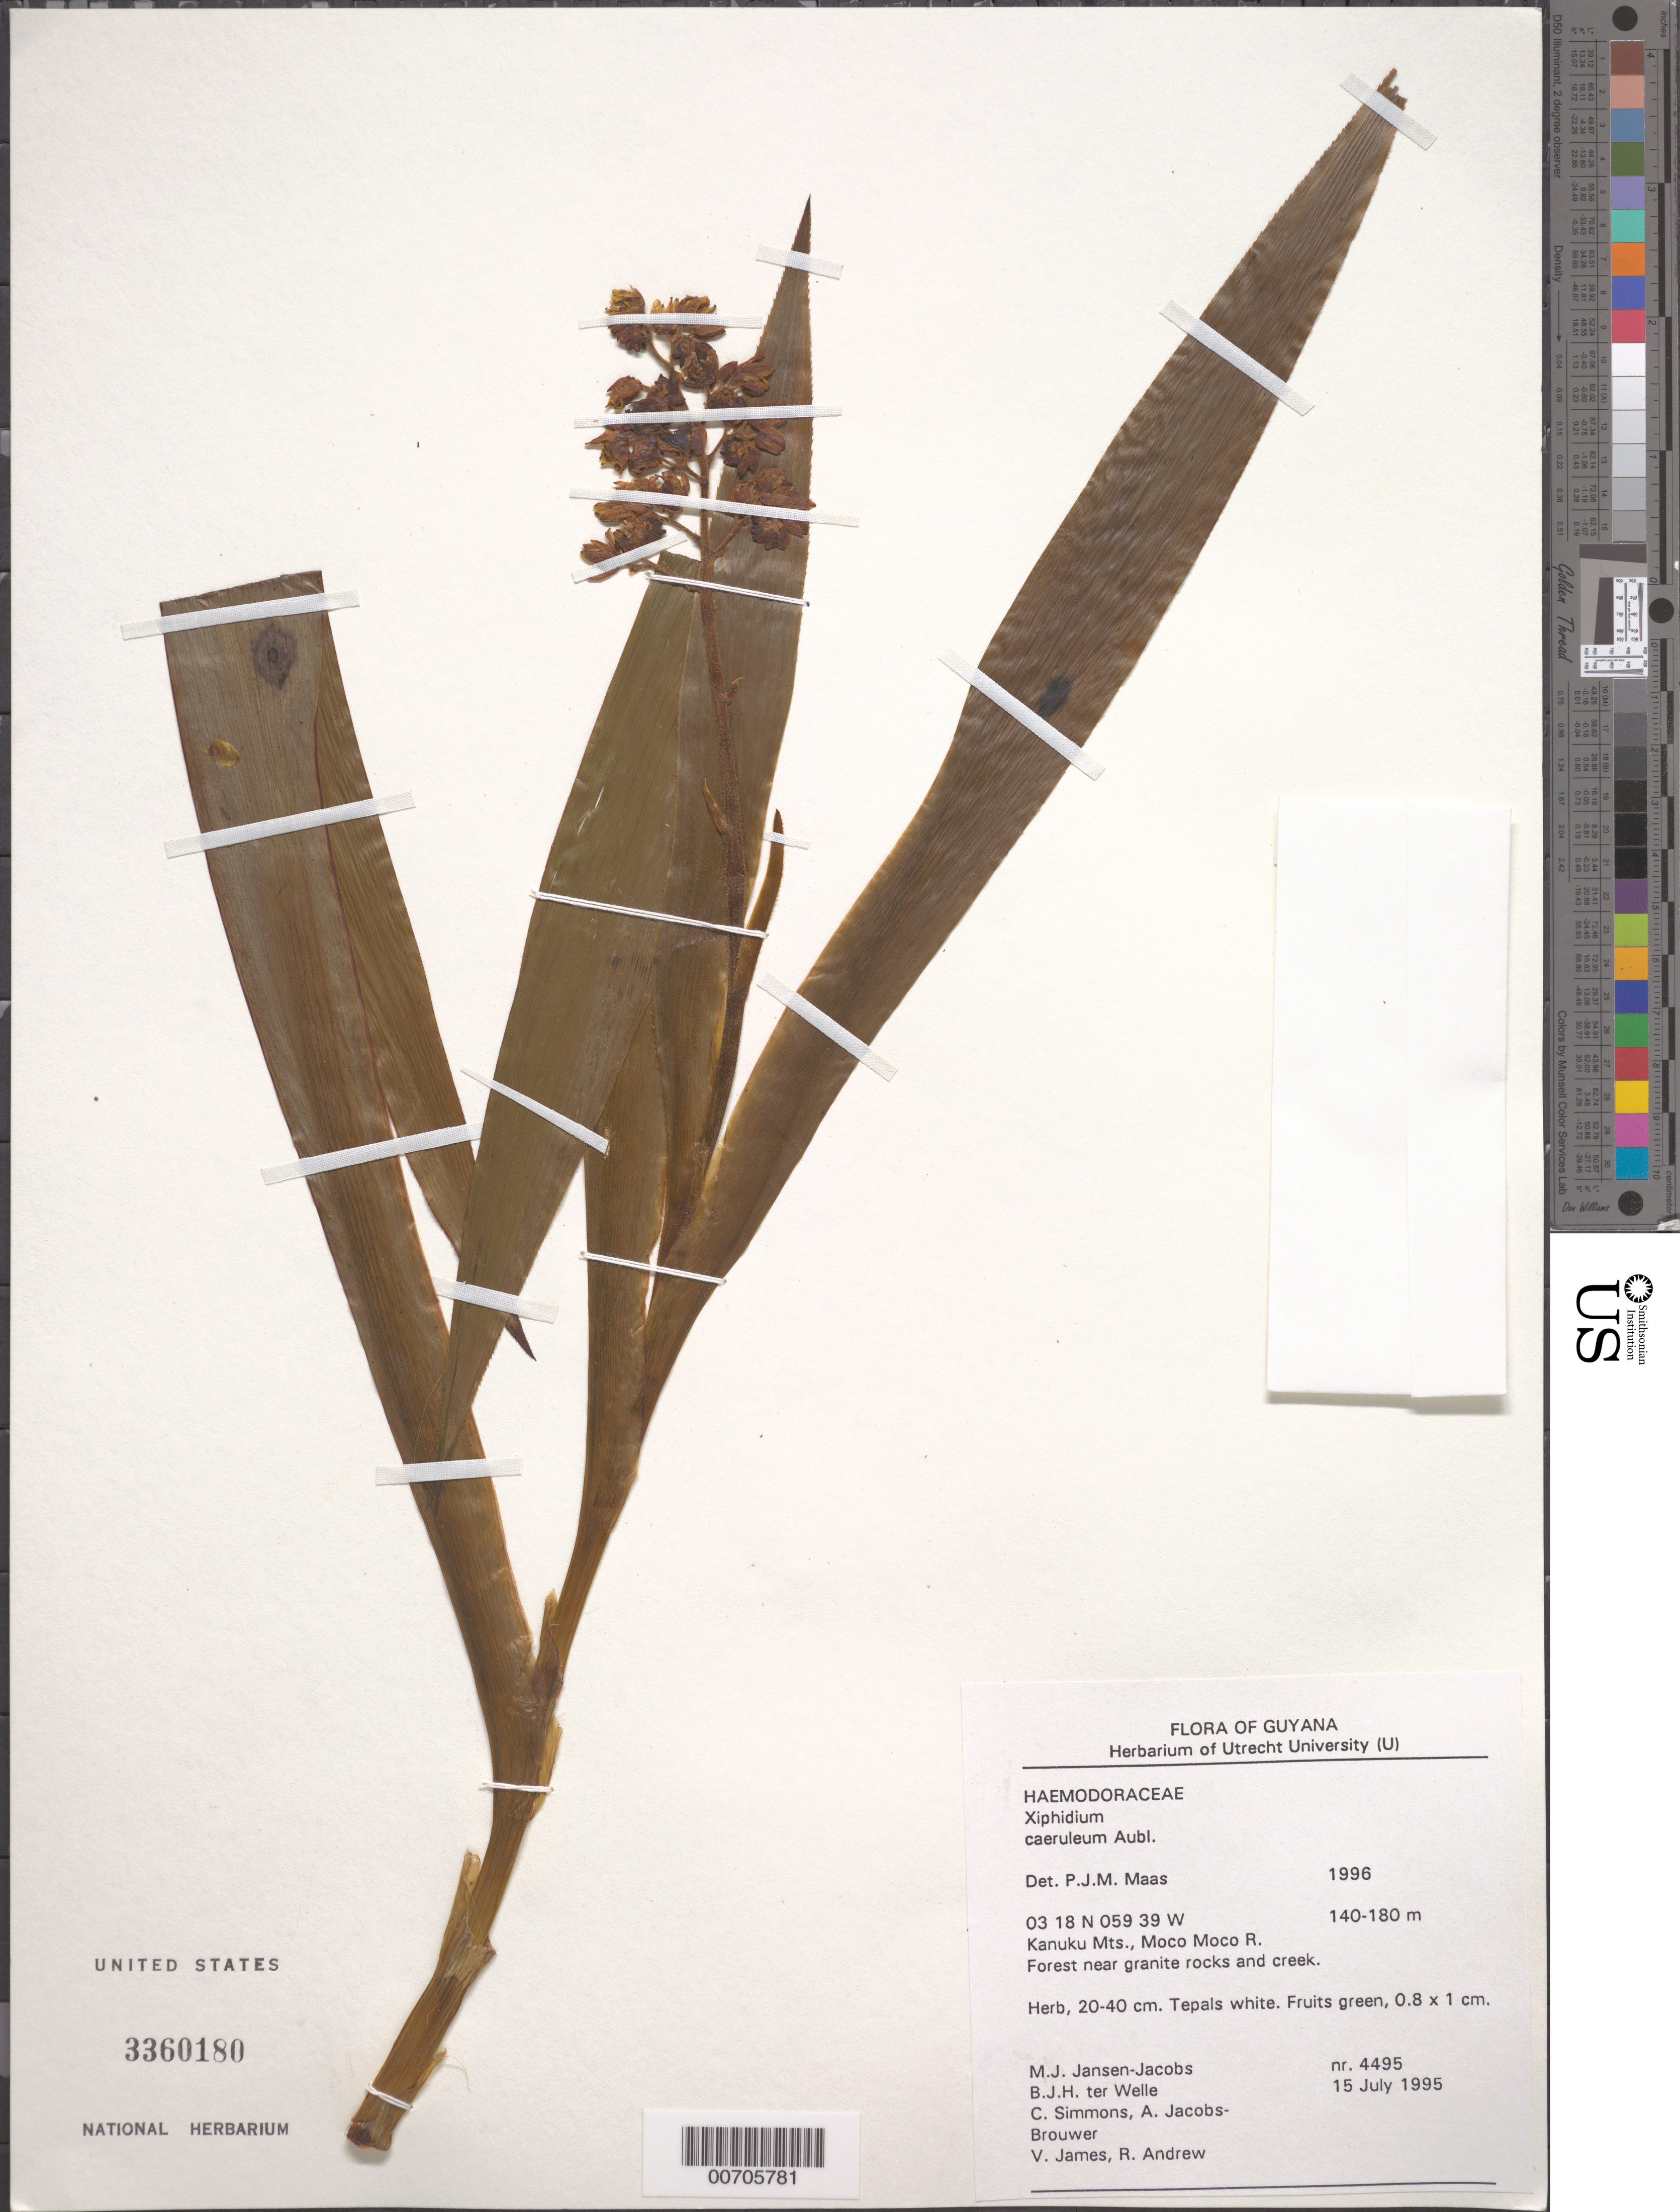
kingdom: Plantae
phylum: Tracheophyta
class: Liliopsida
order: Commelinales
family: Haemodoraceae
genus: Xiphidium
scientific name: Xiphidium caeruleum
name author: Aubl.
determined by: Maas, Paul J. M.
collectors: M. J. Jansen-Jacobs, B. Welle, C. Simmons, A. Jacobs-Brouwer, V. James & R. Andrew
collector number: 4495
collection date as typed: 15-Jul-95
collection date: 1995-07-15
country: Guyana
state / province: U. Takutu-U. Essequibo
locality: Moco Moco River, Kanuku Mts.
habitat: Forest near granite rocks and creek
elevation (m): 140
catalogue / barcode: US 3360180